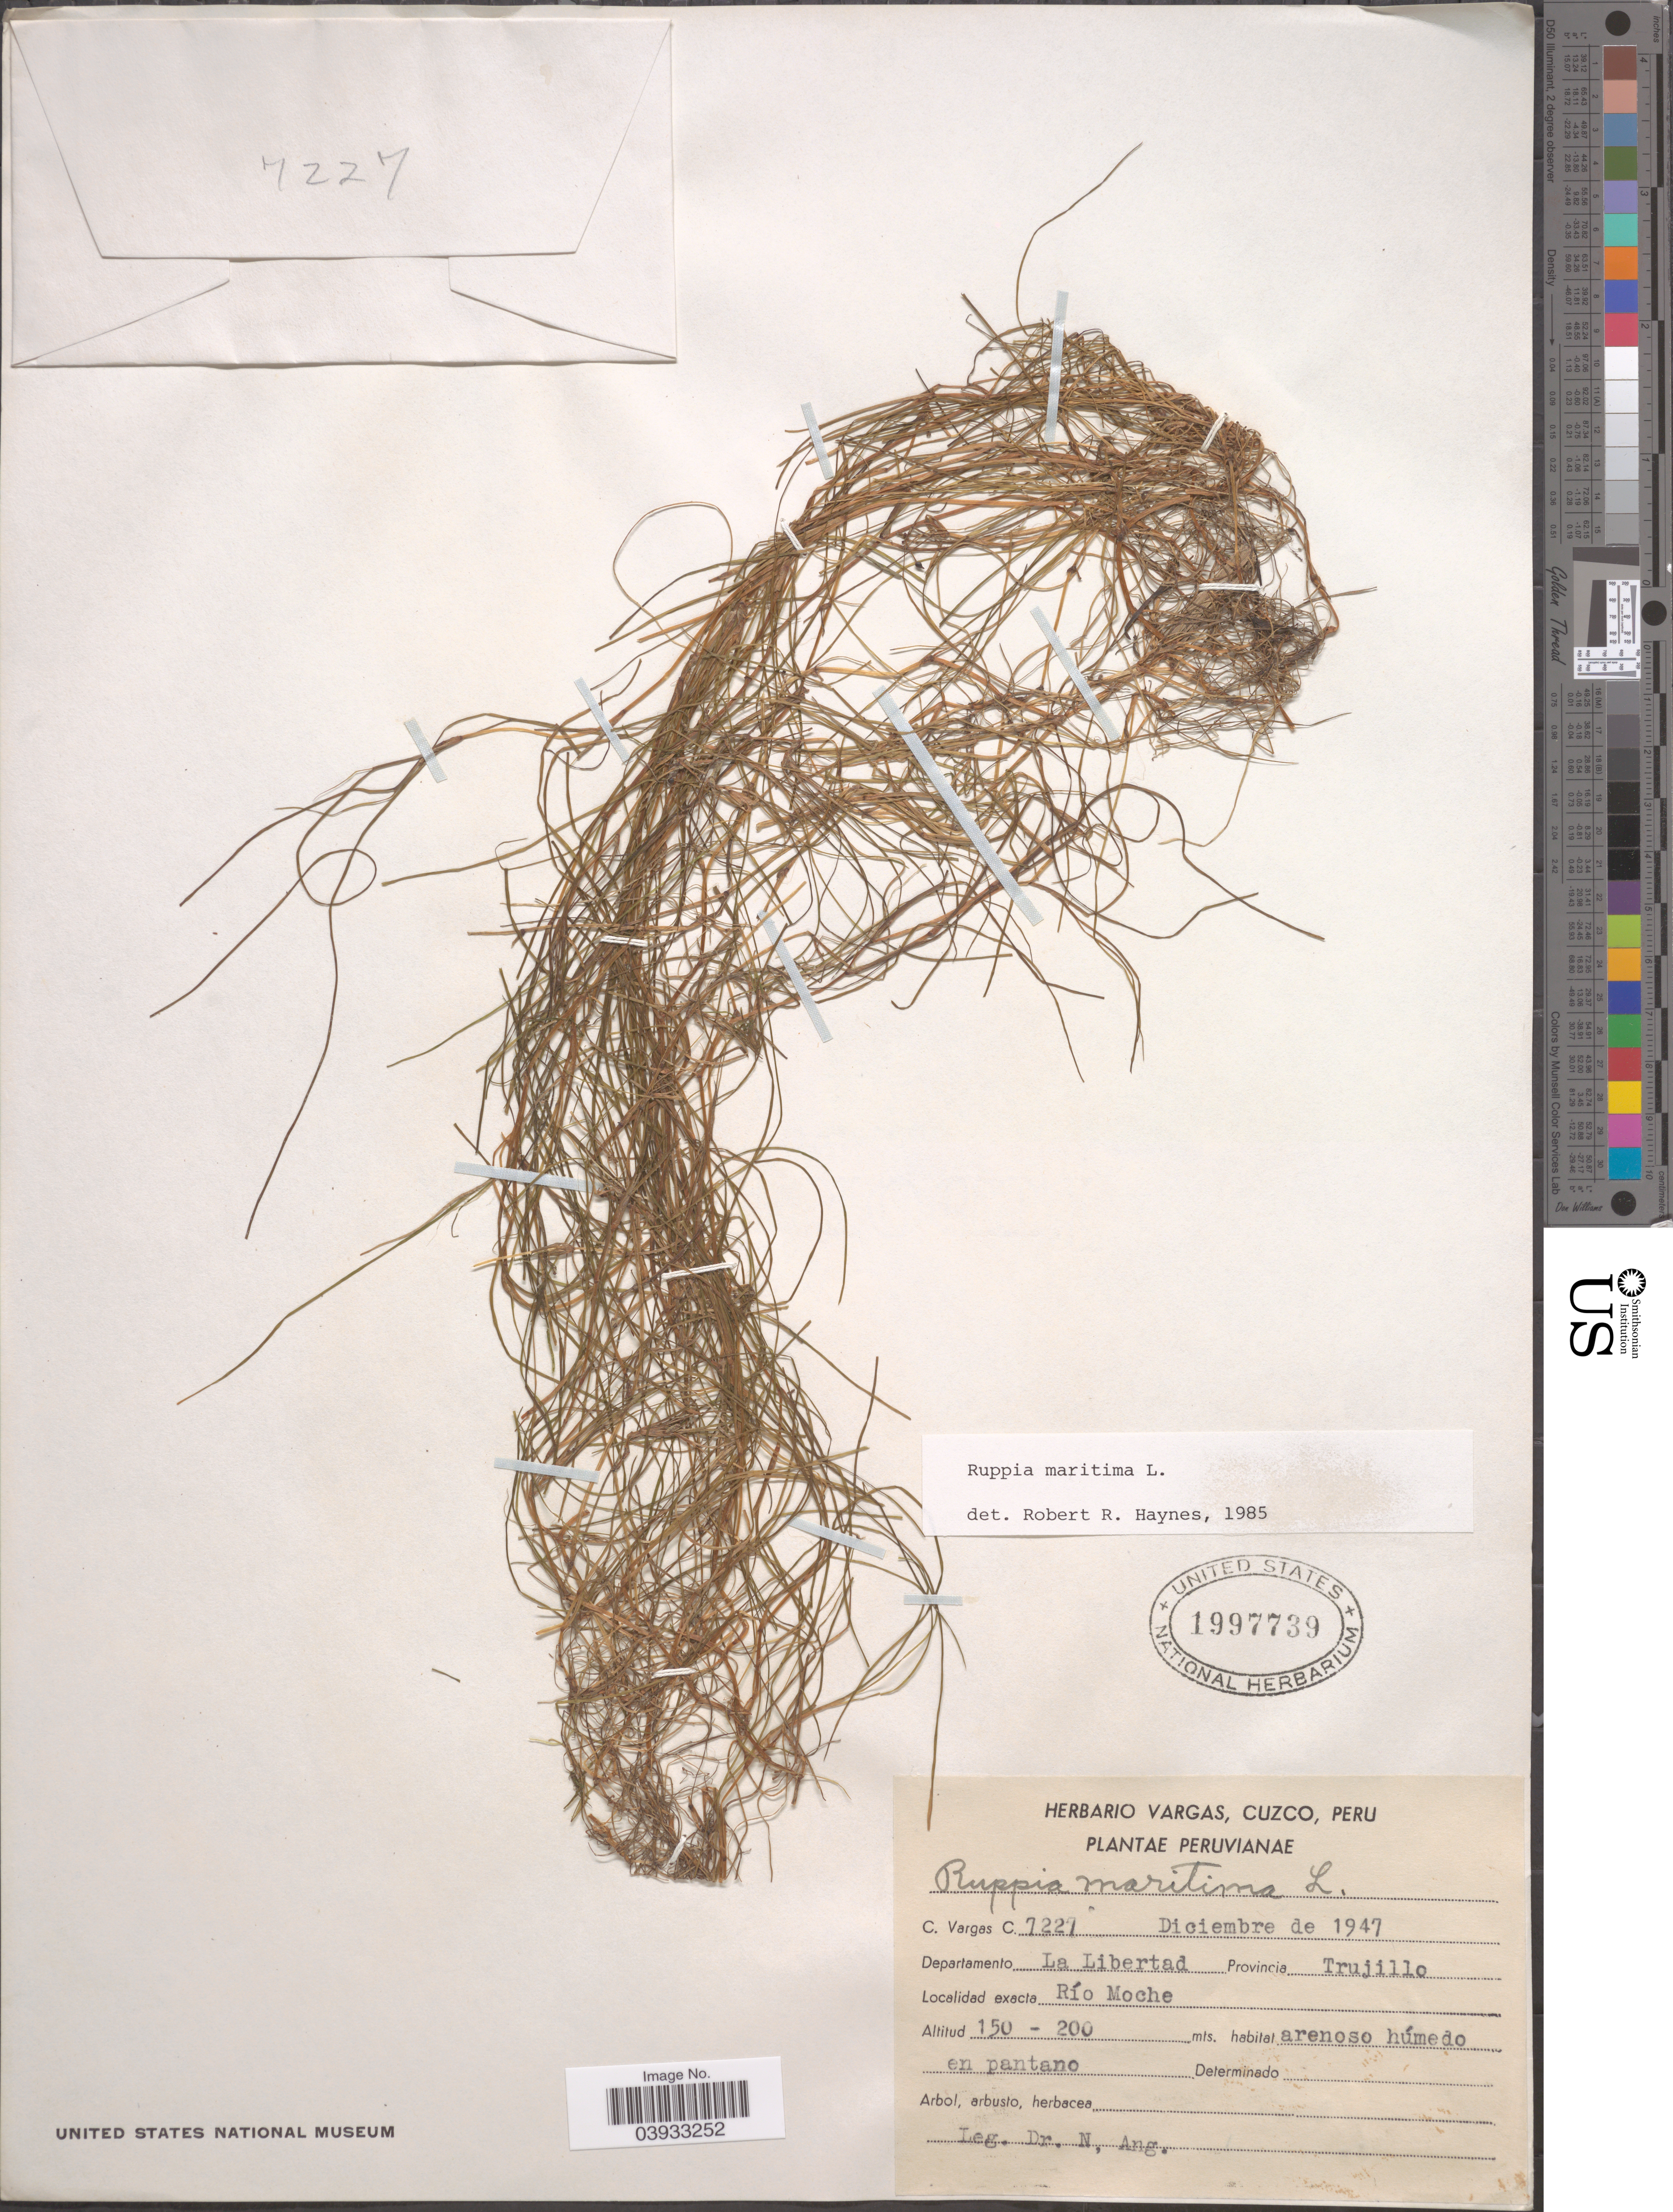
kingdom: Plantae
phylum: Tracheophyta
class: Liliopsida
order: Alismatales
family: Ruppiaceae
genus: Ruppia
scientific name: Ruppia maritima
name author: L.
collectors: N. Ang & C. Vargas Calderón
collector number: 7227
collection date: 1947-12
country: Peru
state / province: La Libertad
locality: Departamento La Libertad. Provincia Trujilo. Río Moche.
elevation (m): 150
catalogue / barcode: US 1997739